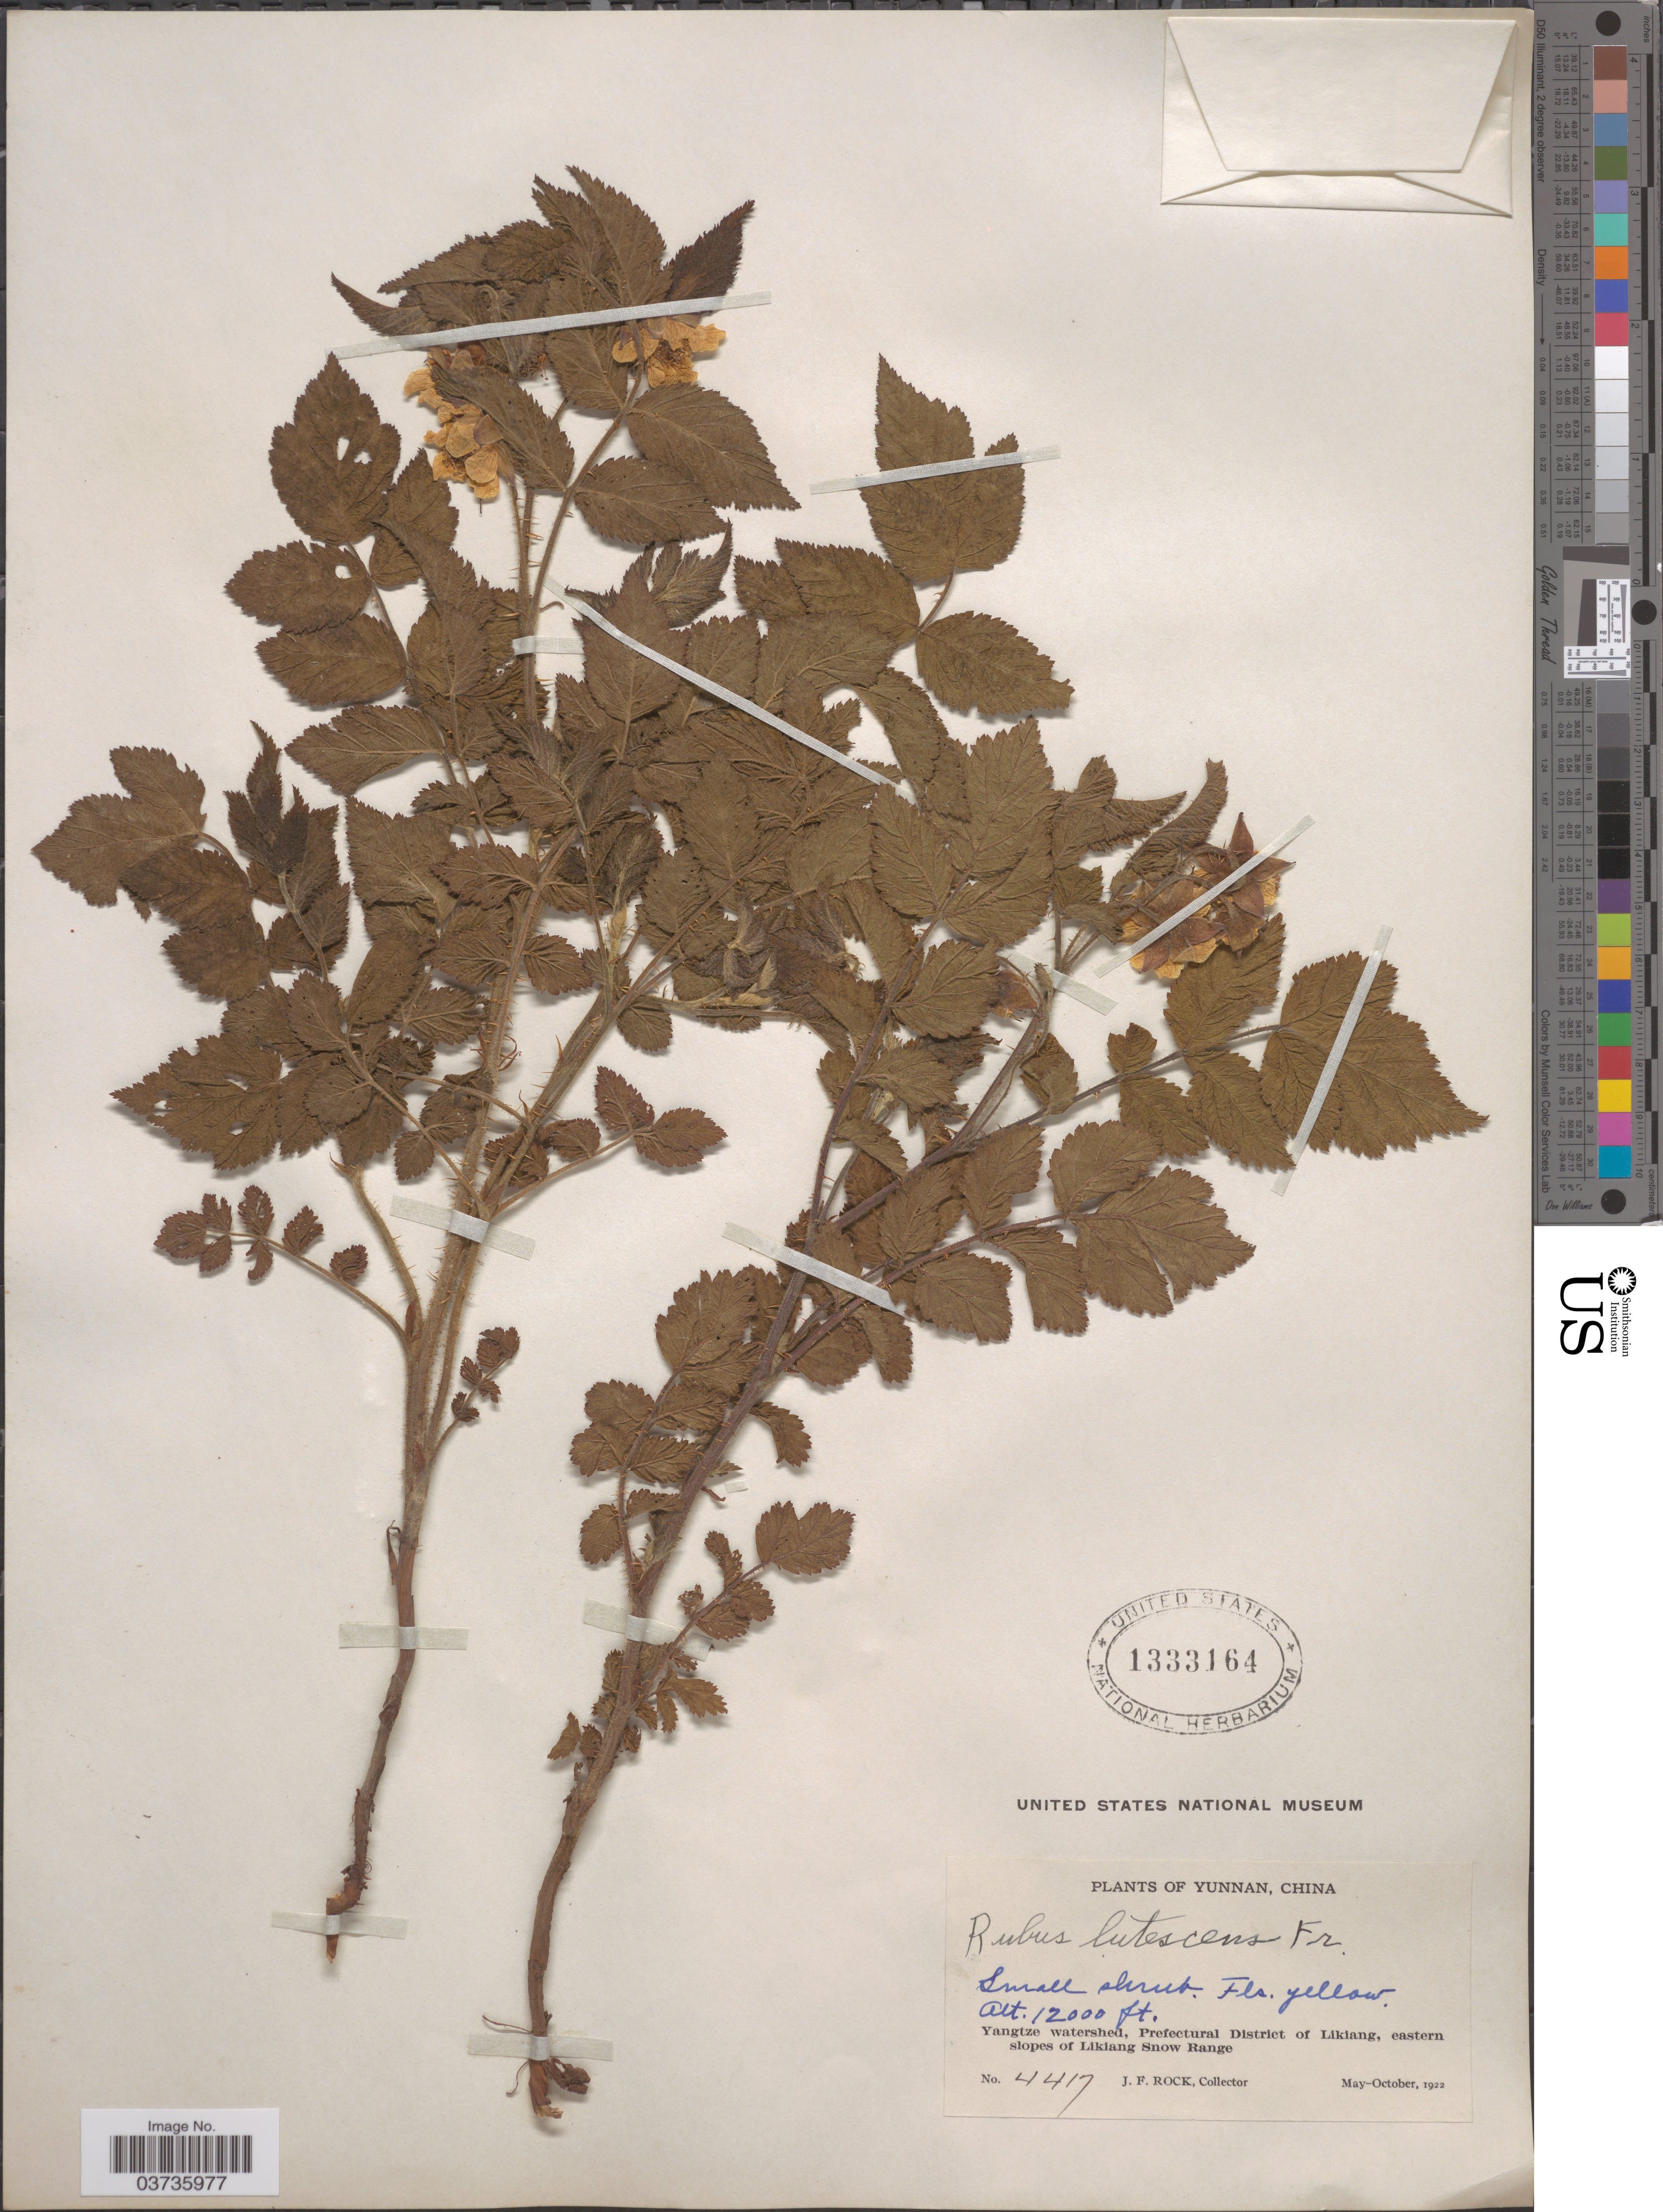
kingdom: Plantae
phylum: Tracheophyta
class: Magnoliopsida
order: Rosales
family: Rosaceae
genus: Rubus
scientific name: Rubus lutescens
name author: Franch.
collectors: J. Rock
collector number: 4417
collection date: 1922-05/1922-10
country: China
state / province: Yunnan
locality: Yangtze watershed, Prefectural District of Likiang, eastern slopes of Likiang Snow Range.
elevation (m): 3658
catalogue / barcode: US 1333164